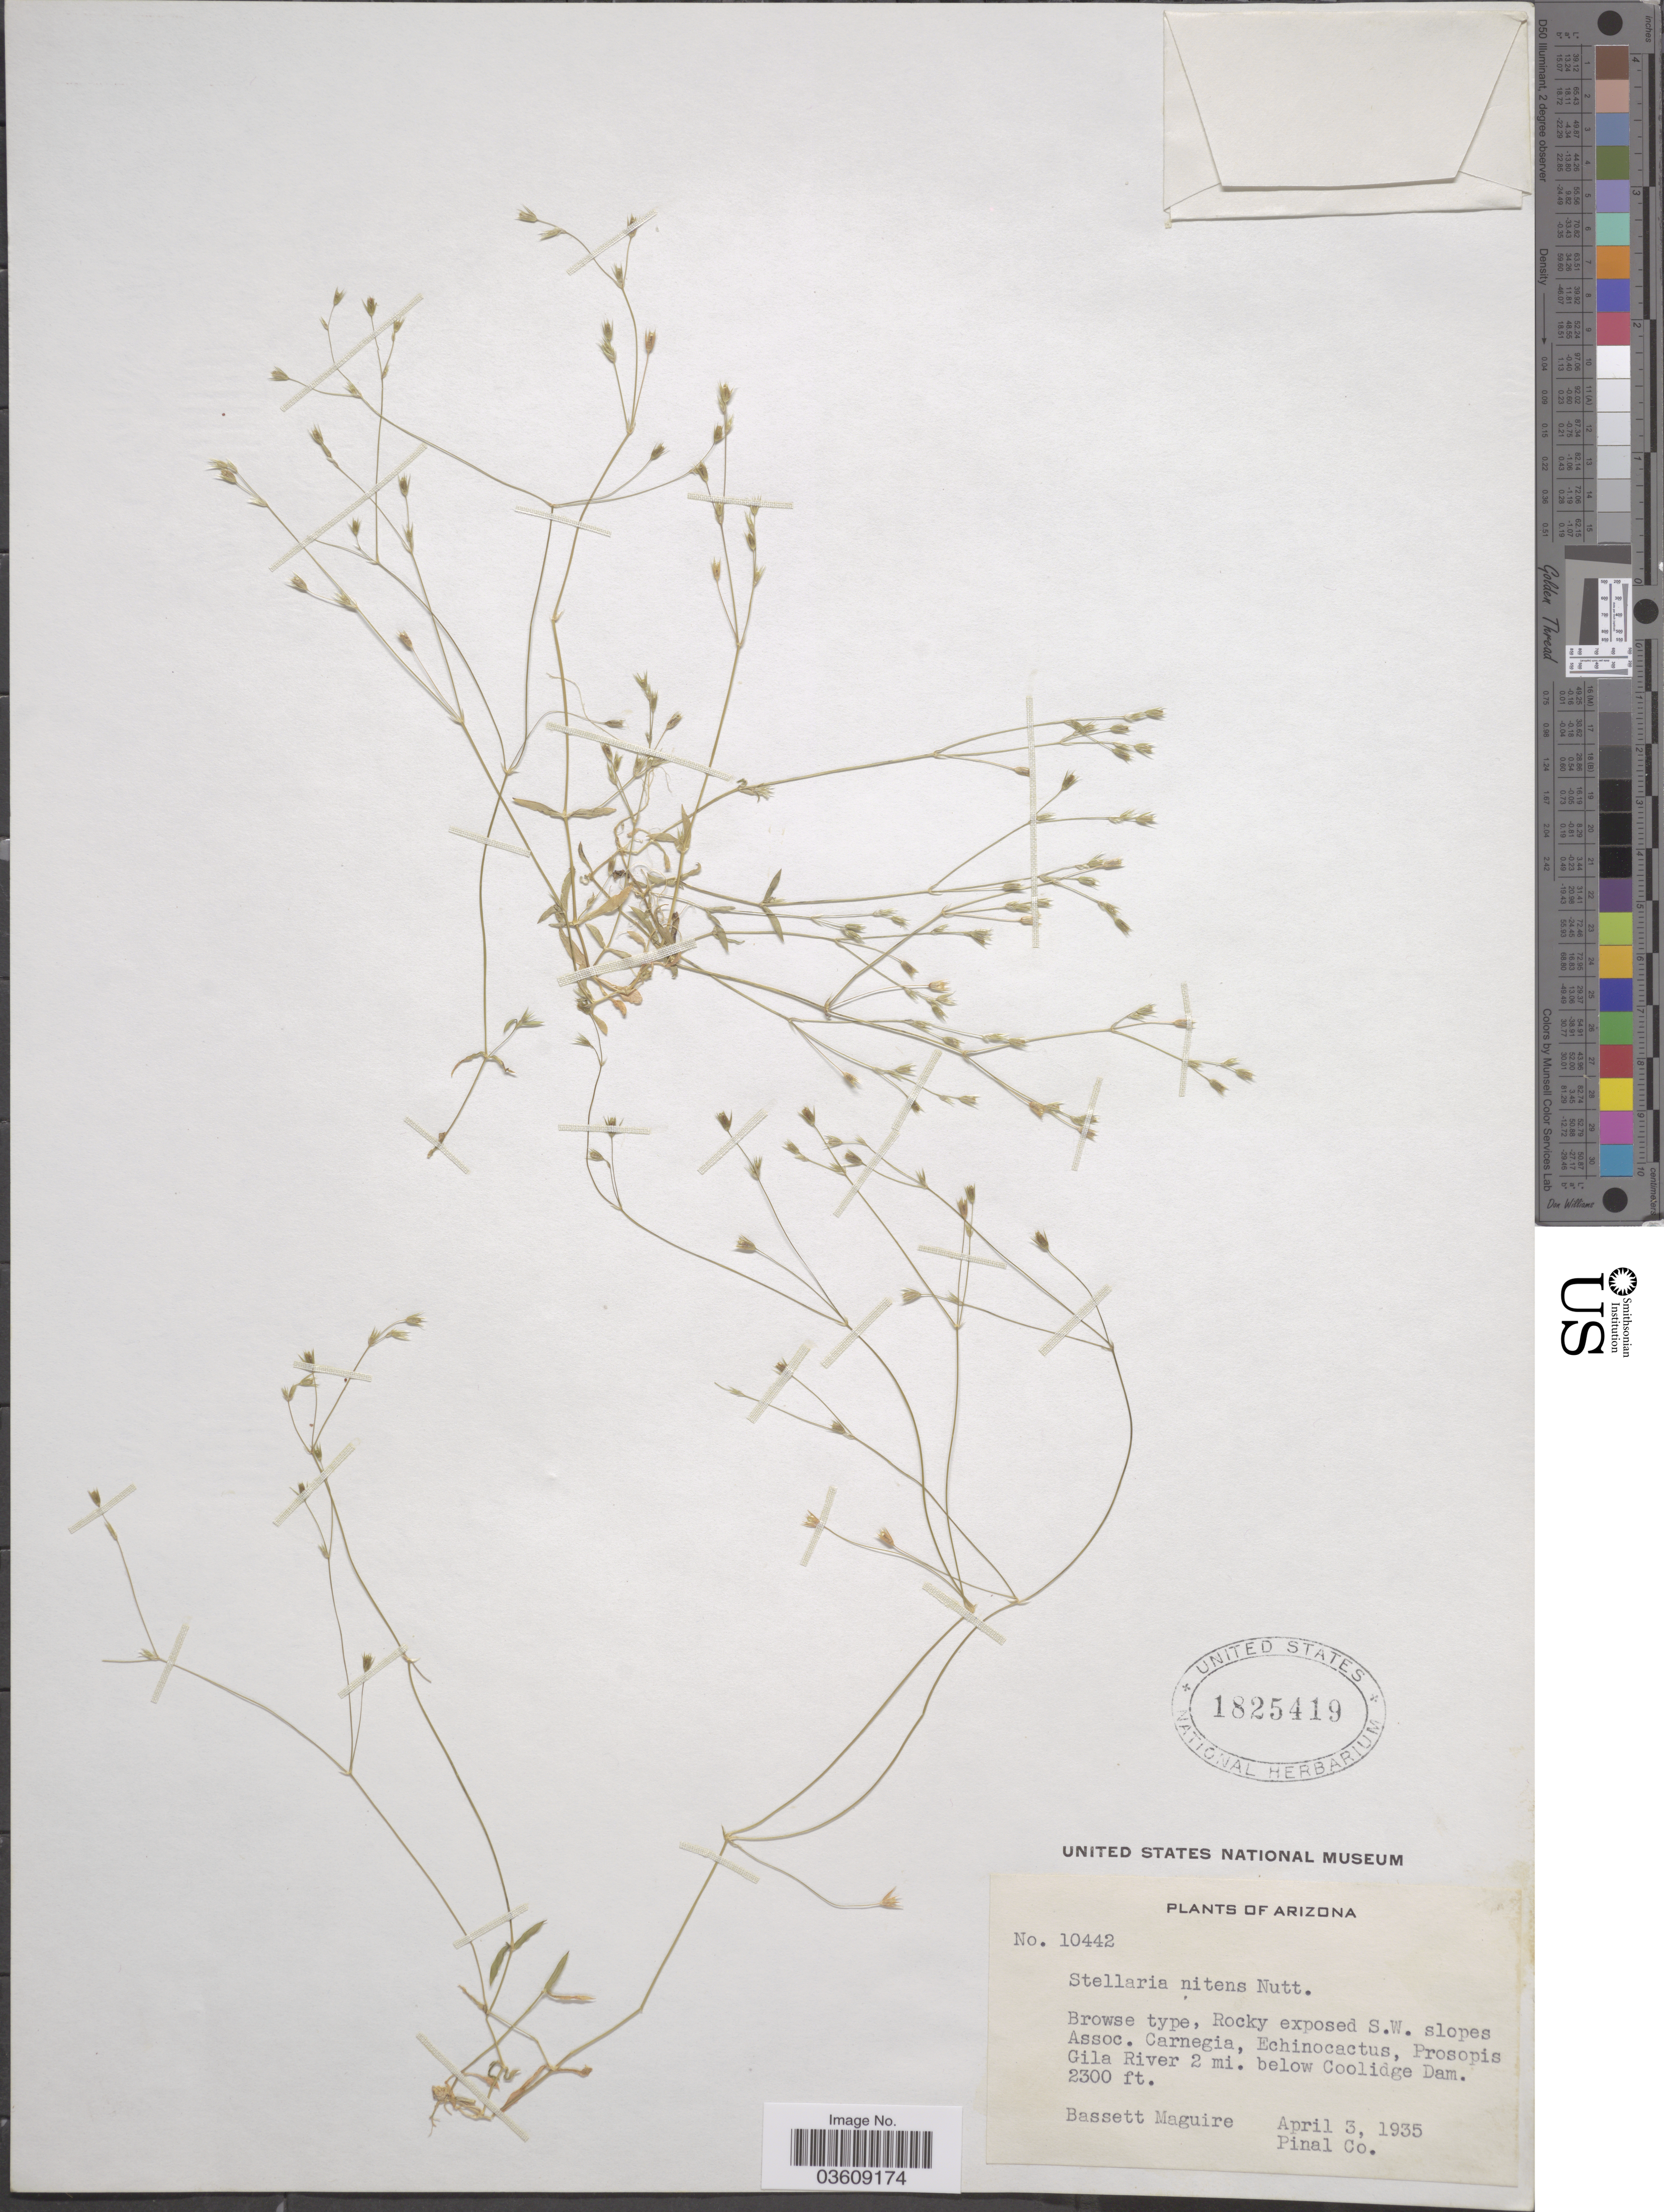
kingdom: Plantae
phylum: Tracheophyta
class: Magnoliopsida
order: Caryophyllales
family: Caryophyllaceae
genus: Stellaria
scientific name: Stellaria nitens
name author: Nutt.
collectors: B. Maguire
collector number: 10442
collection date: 1935-04-03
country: United States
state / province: Arizona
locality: Gila river 2 mi. below Coolidge Dam.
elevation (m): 701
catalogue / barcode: US 1825419